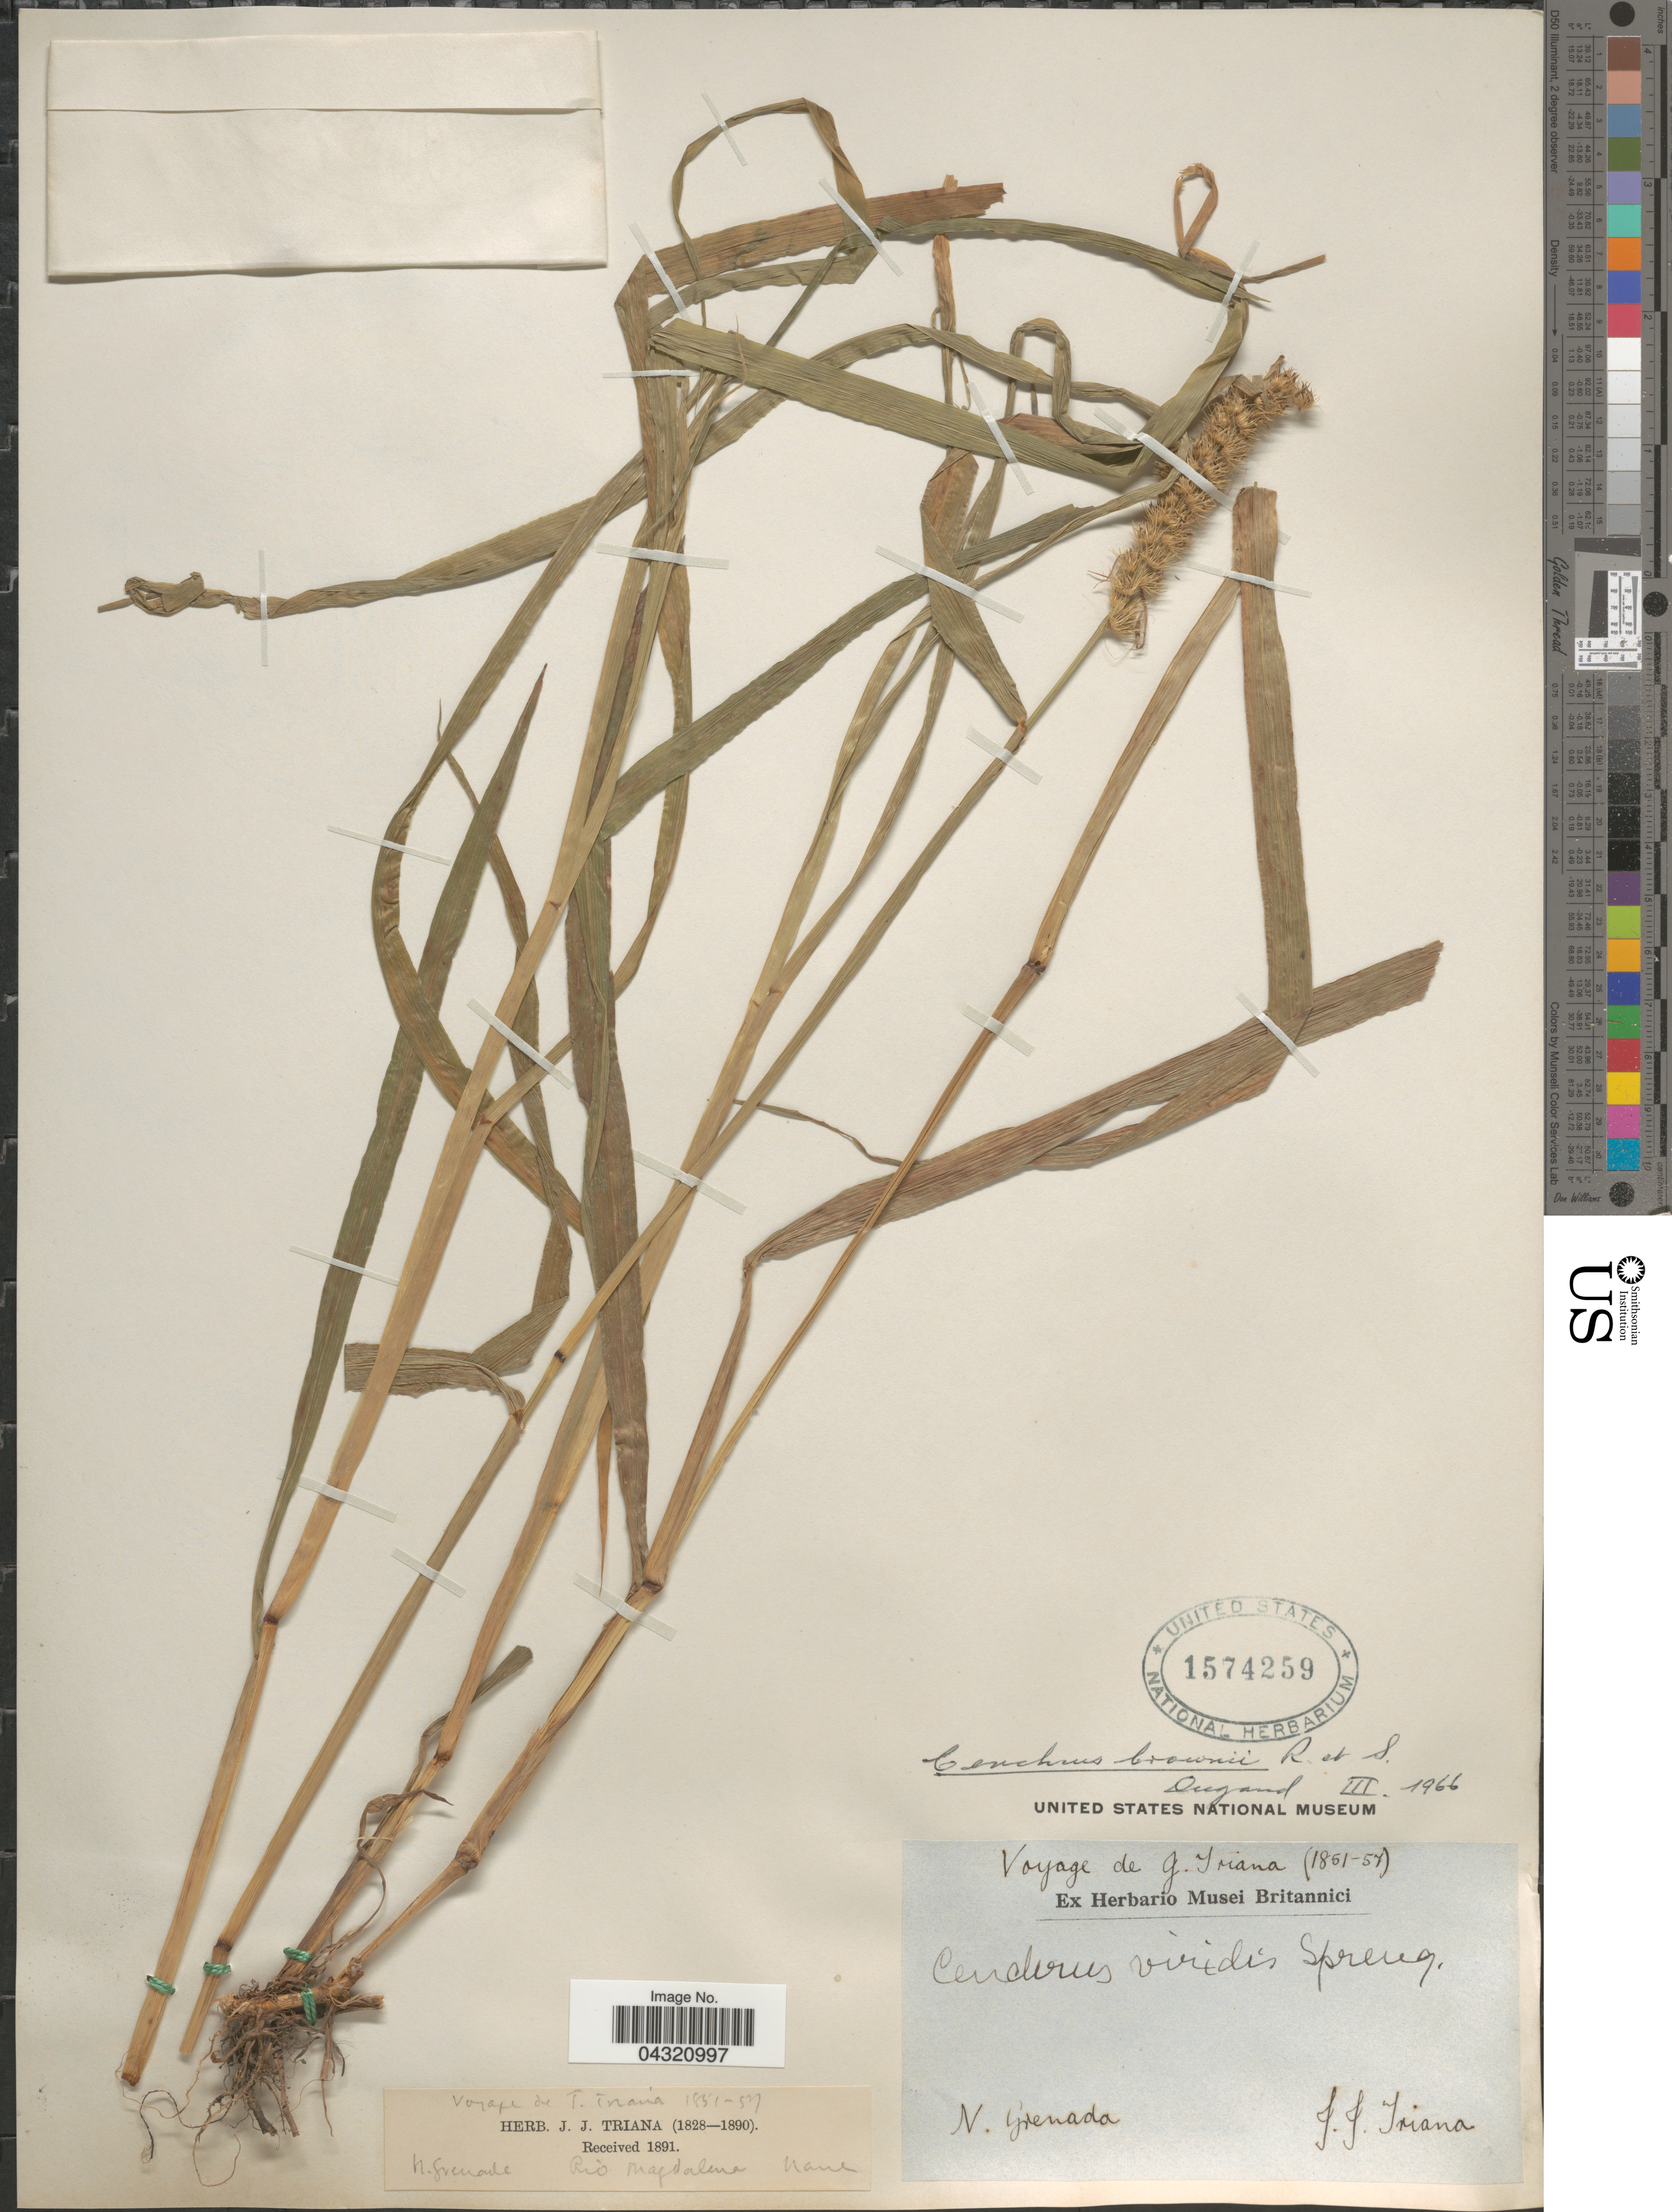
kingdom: Plantae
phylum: Tracheophyta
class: Liliopsida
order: Poales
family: Poaceae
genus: Cenchrus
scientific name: Cenchrus brownii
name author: Roem. & Schult.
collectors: J. J. Triana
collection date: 1851/1857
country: Colombia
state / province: Magdalena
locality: Voyage de G. Triana (1851-57). N. Grenada Rio Magdalena.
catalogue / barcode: US 1574259